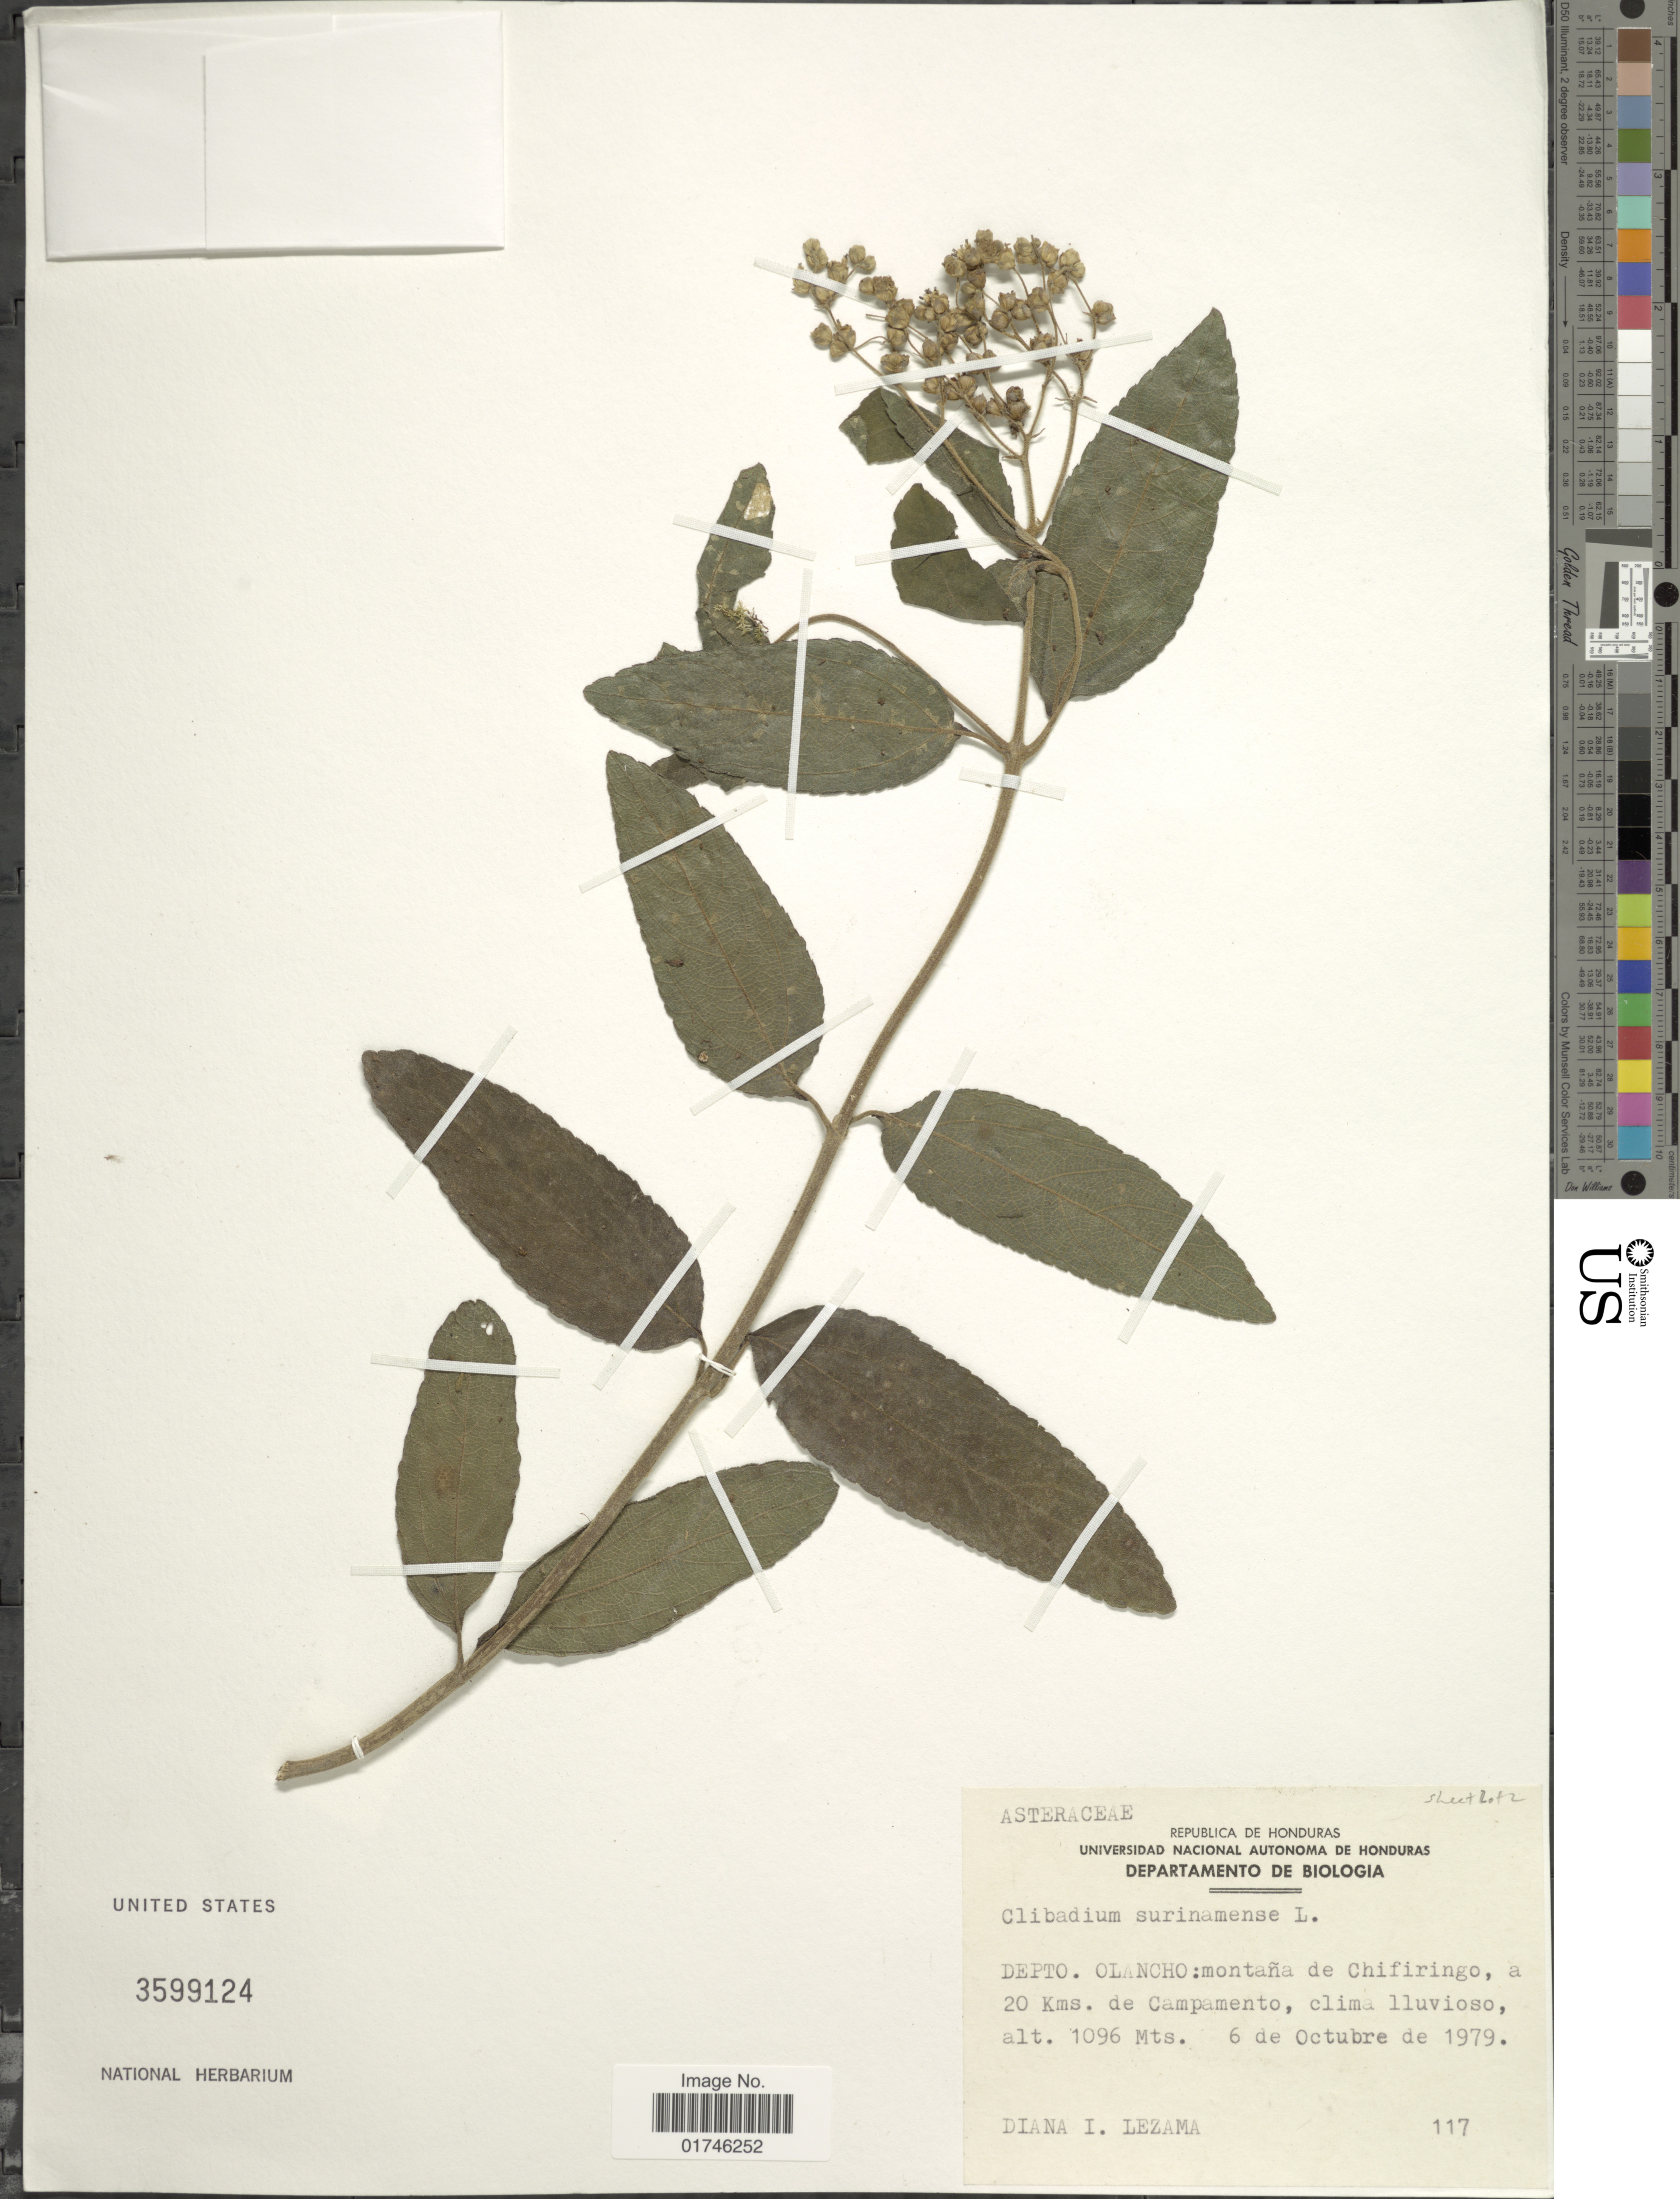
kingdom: Plantae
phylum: Tracheophyta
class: Magnoliopsida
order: Asterales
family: Asteraceae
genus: Clibadium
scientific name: Clibadium surinamense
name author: L.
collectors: D. I. Lezama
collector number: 117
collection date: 1979-10-06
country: Honduras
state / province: Olancho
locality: Depto. Olancho: montana de Chifiringo, a 20 kms de Campamento, clima lluvioso.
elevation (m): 1096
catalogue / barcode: US 3599124